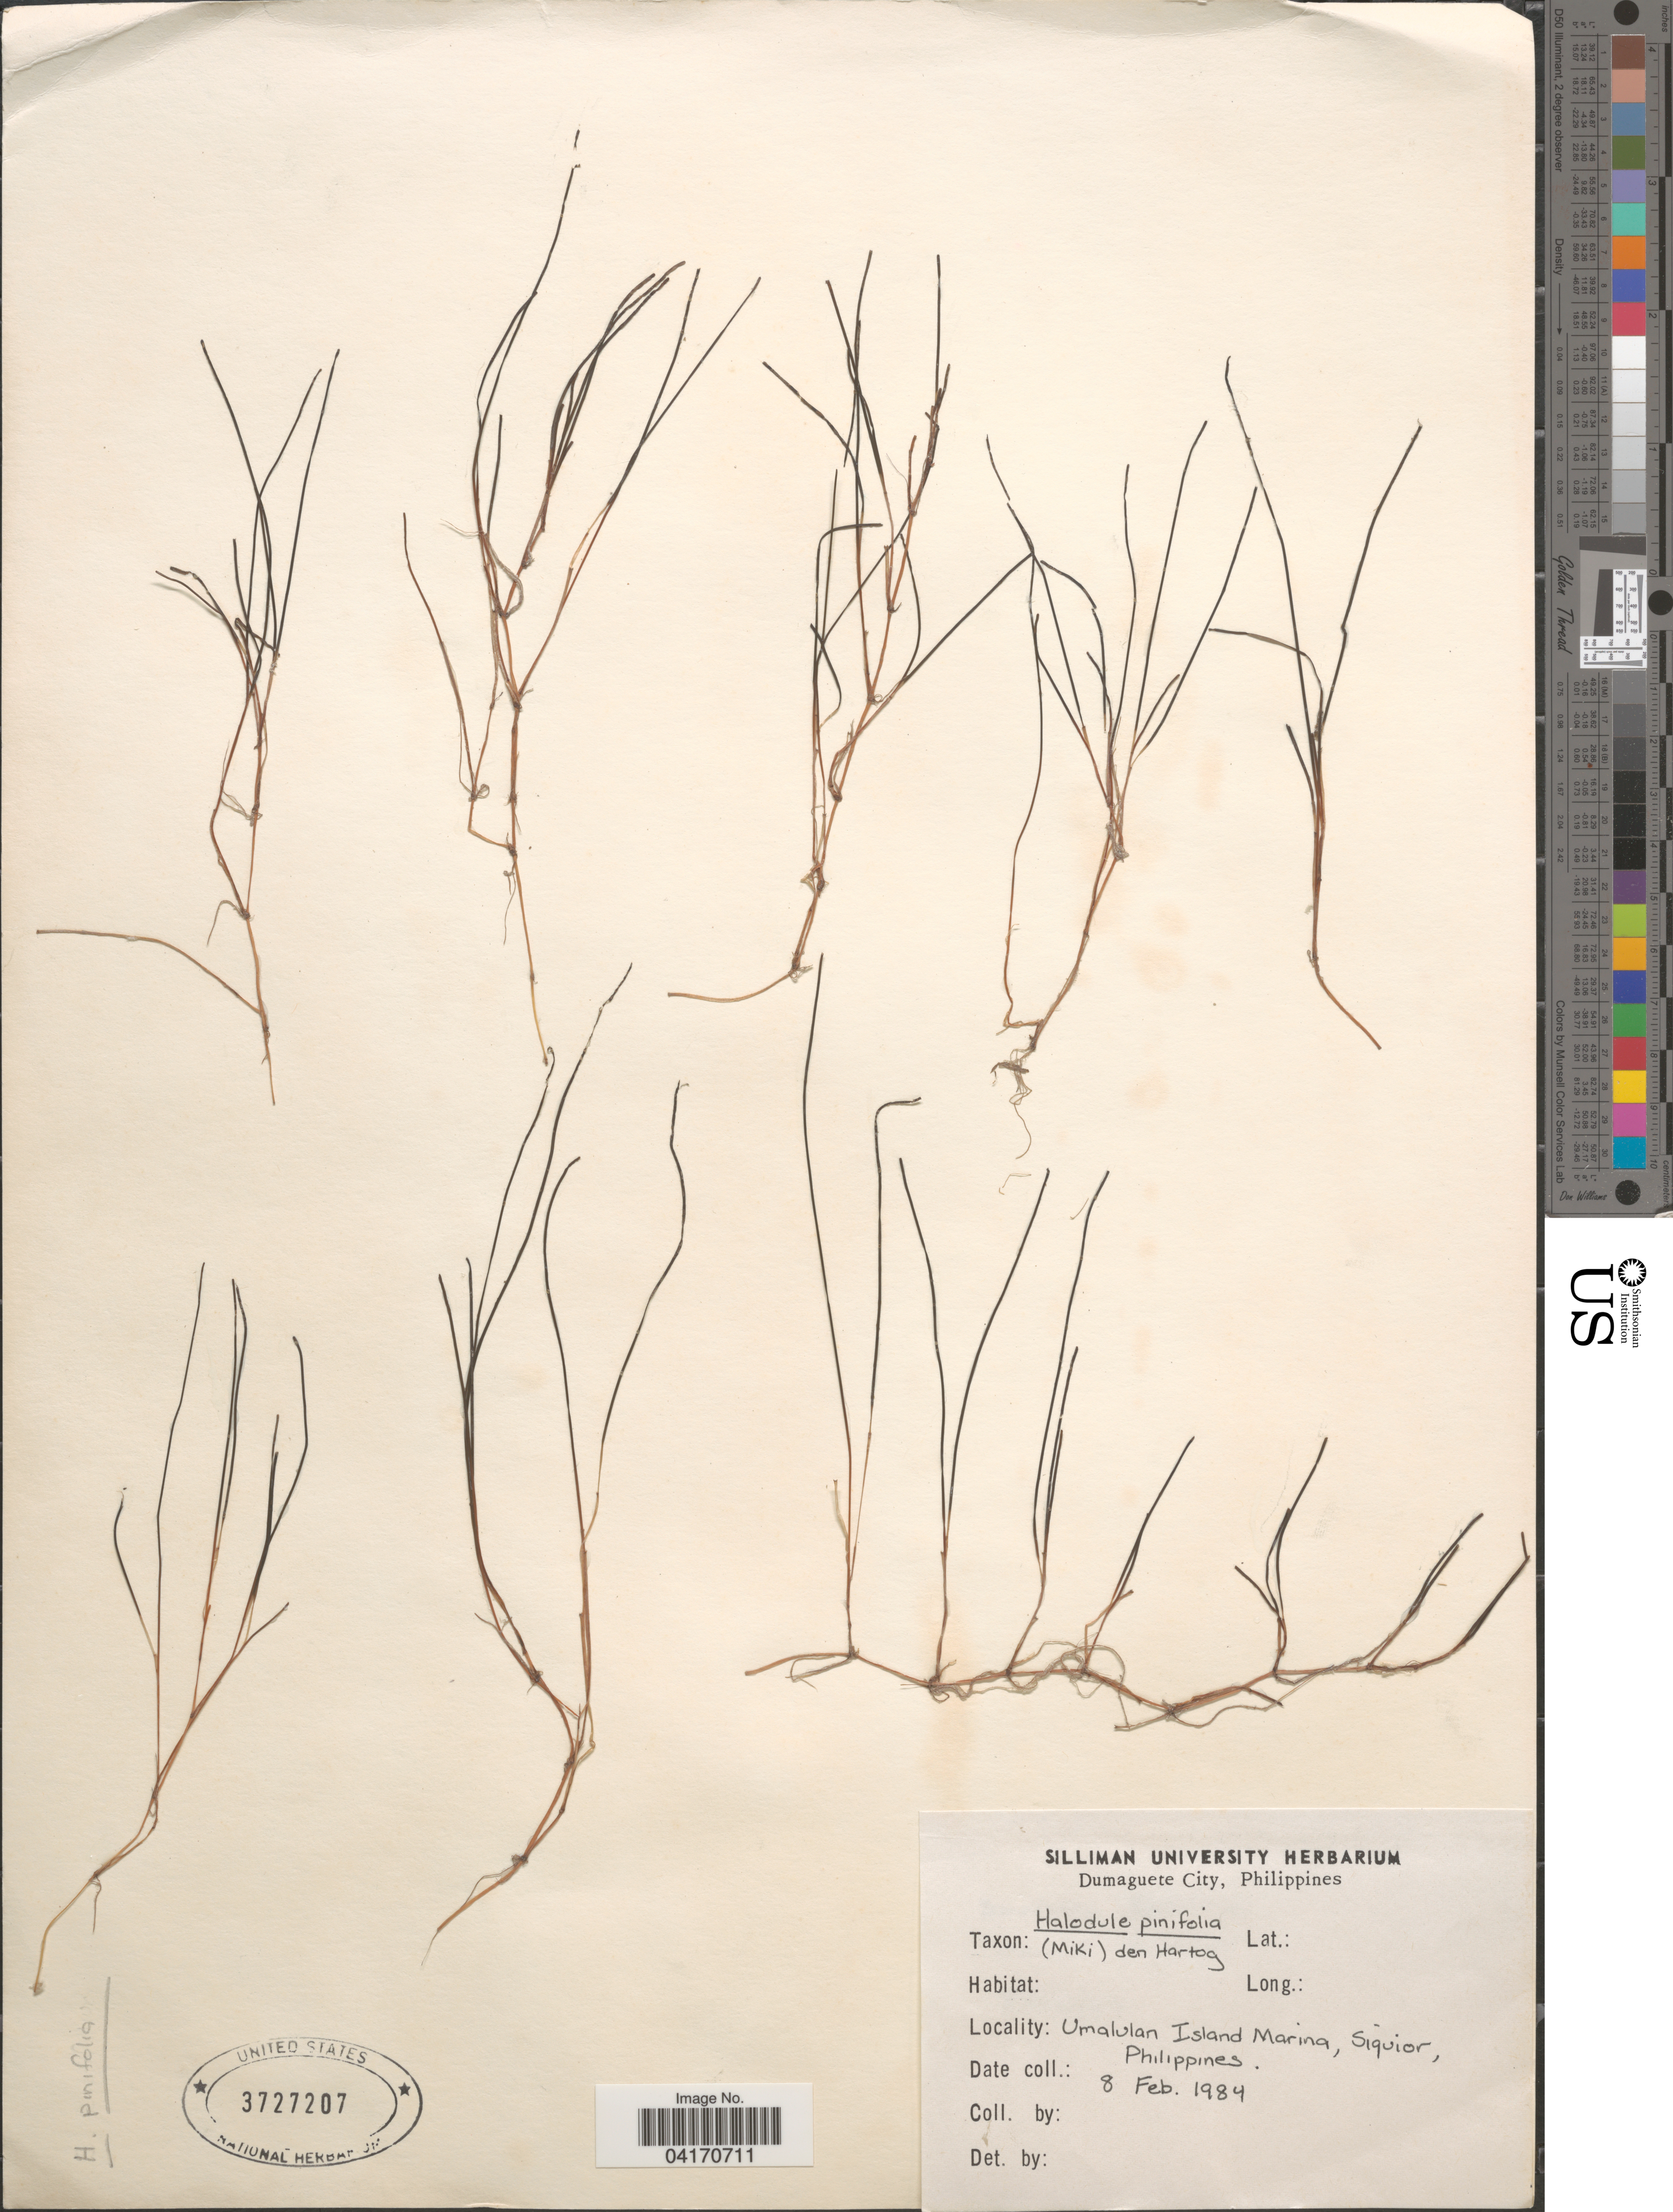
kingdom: Plantae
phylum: Tracheophyta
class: Liliopsida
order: Alismatales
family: Cymodoceaceae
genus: Halodule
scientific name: Halodule pinifolia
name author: (Miki) Hartog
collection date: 1984-02-08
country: Philippines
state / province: Central Visayas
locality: Umalulan Island Marina, Siquior.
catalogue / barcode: US 3727207